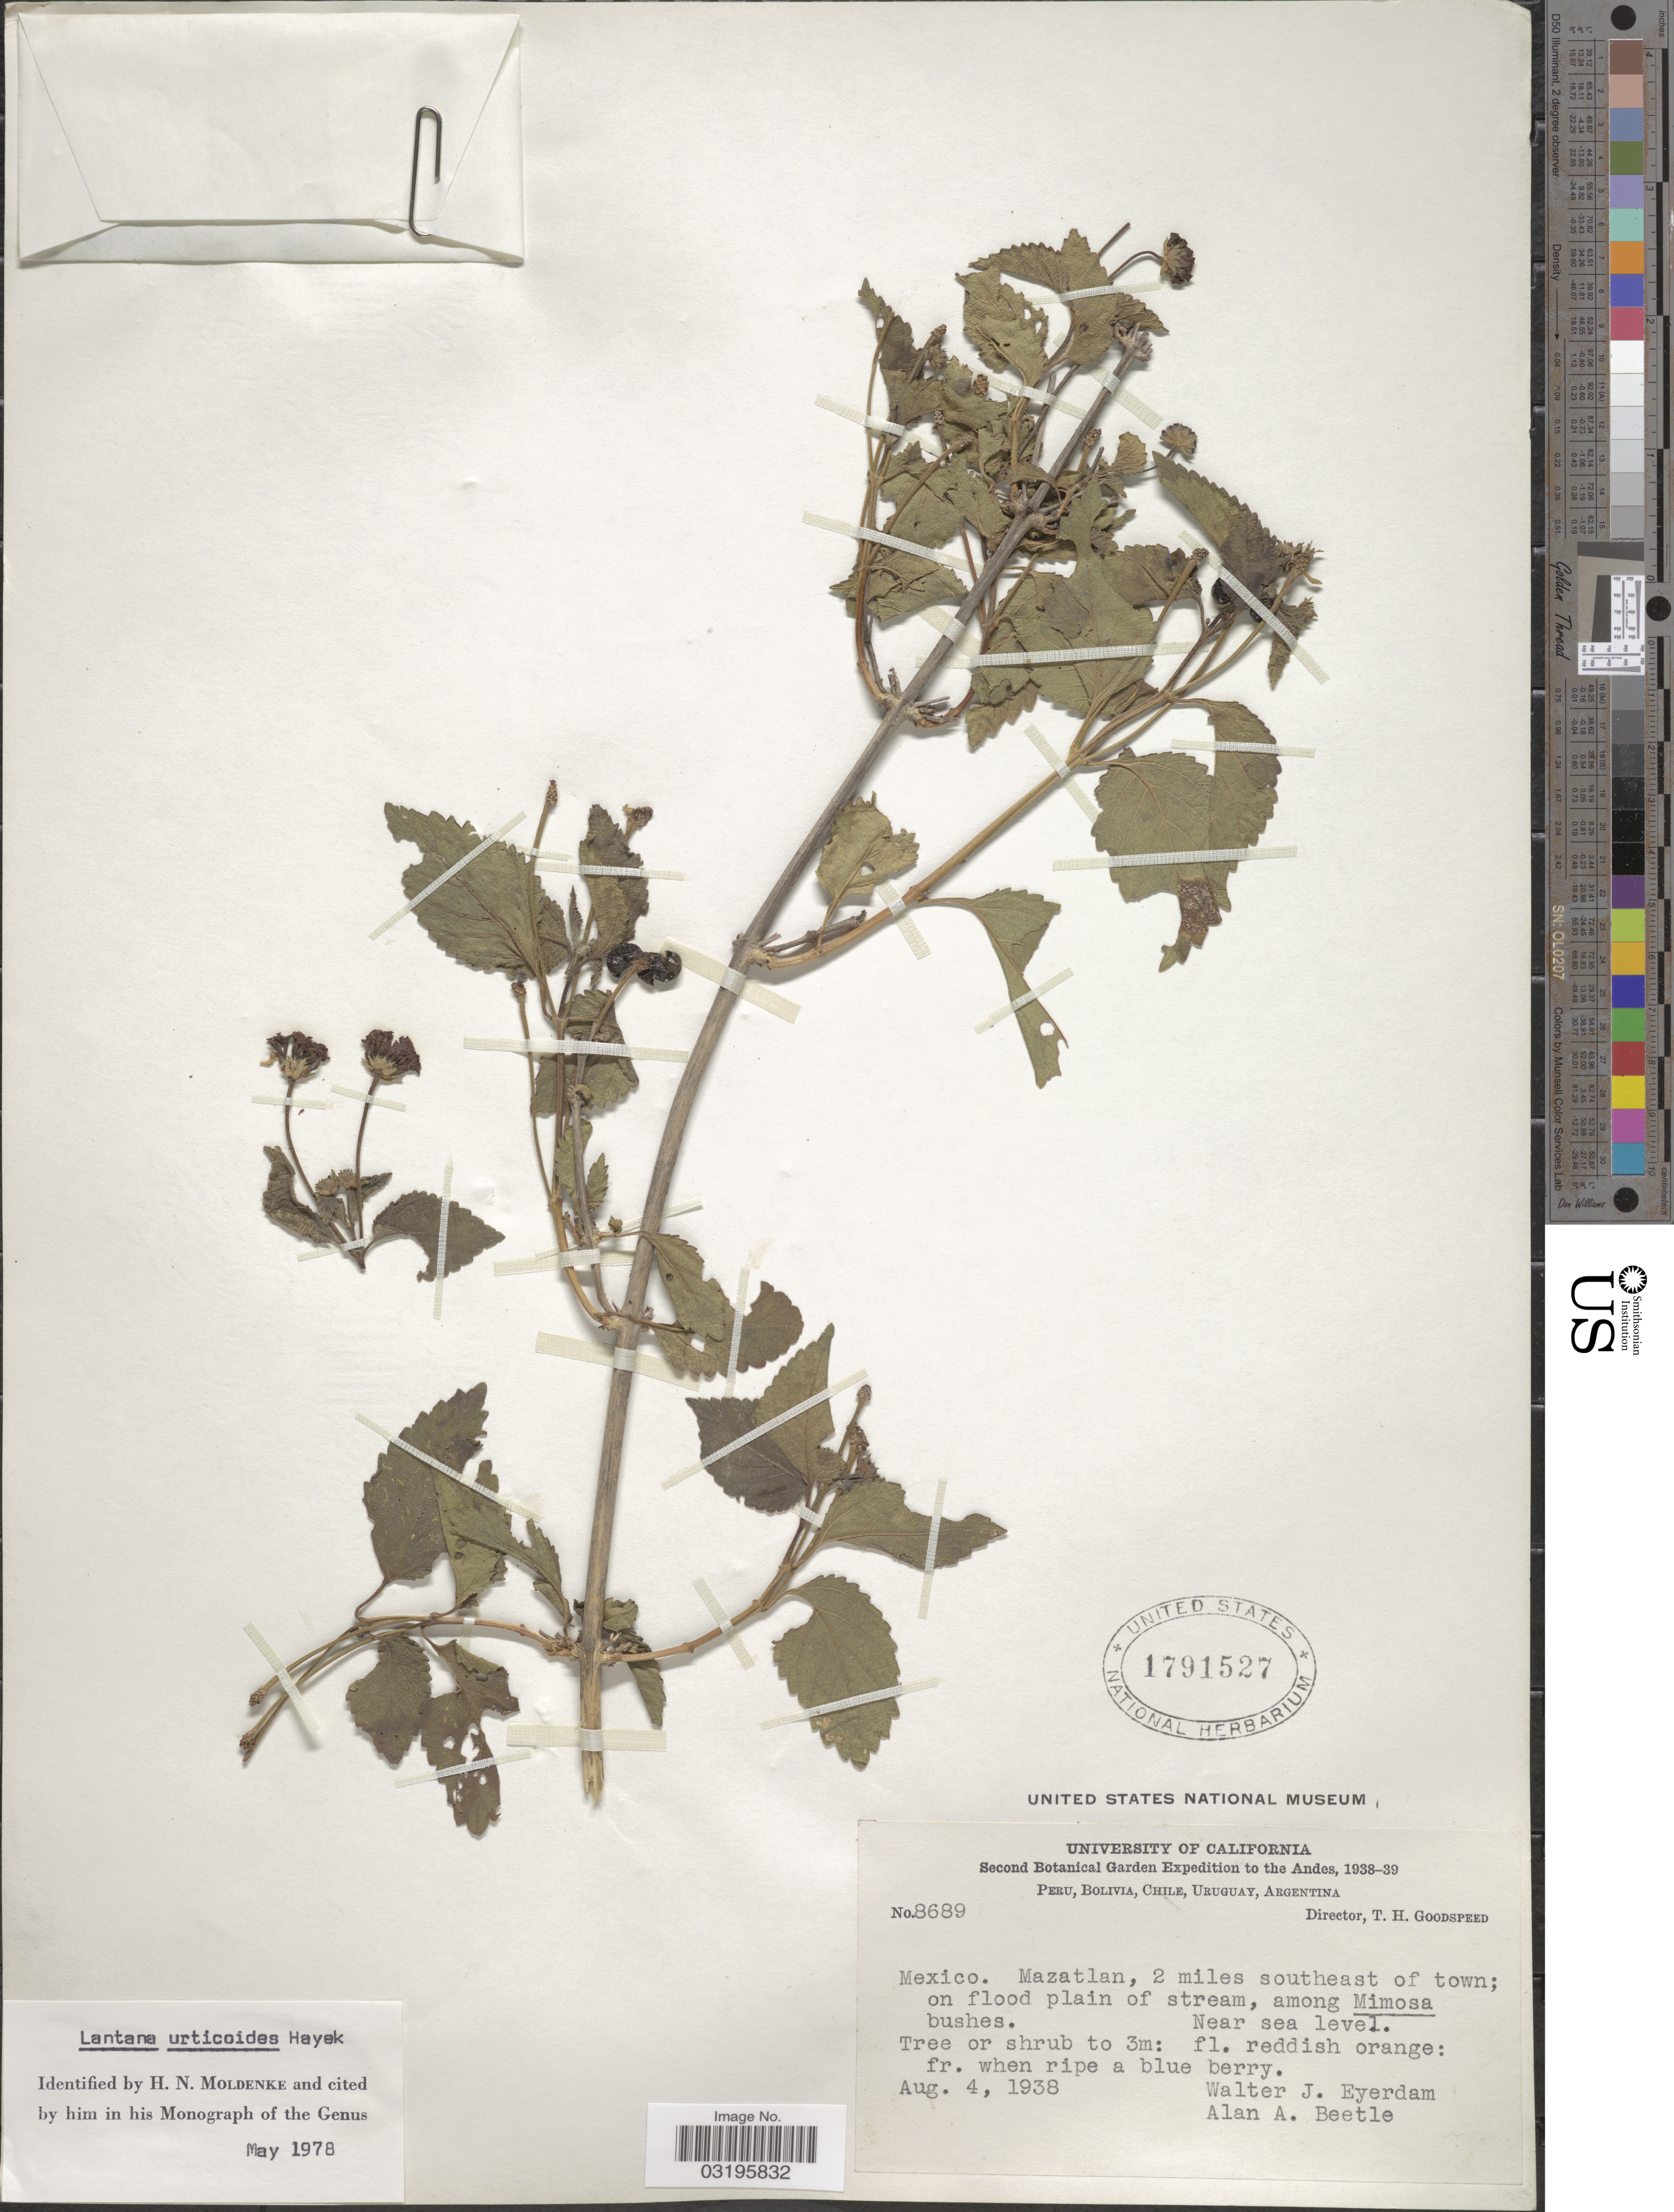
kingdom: Plantae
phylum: Tracheophyta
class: Magnoliopsida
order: Lamiales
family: Verbenaceae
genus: Lantana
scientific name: Lantana urticoides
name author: Hayek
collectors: W. J. Eyerdam & A. A. Beetle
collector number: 8689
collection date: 1938-08-04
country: Mexico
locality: Andes. Mazatlan, 2 miles southeast of town.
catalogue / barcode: US 1791527